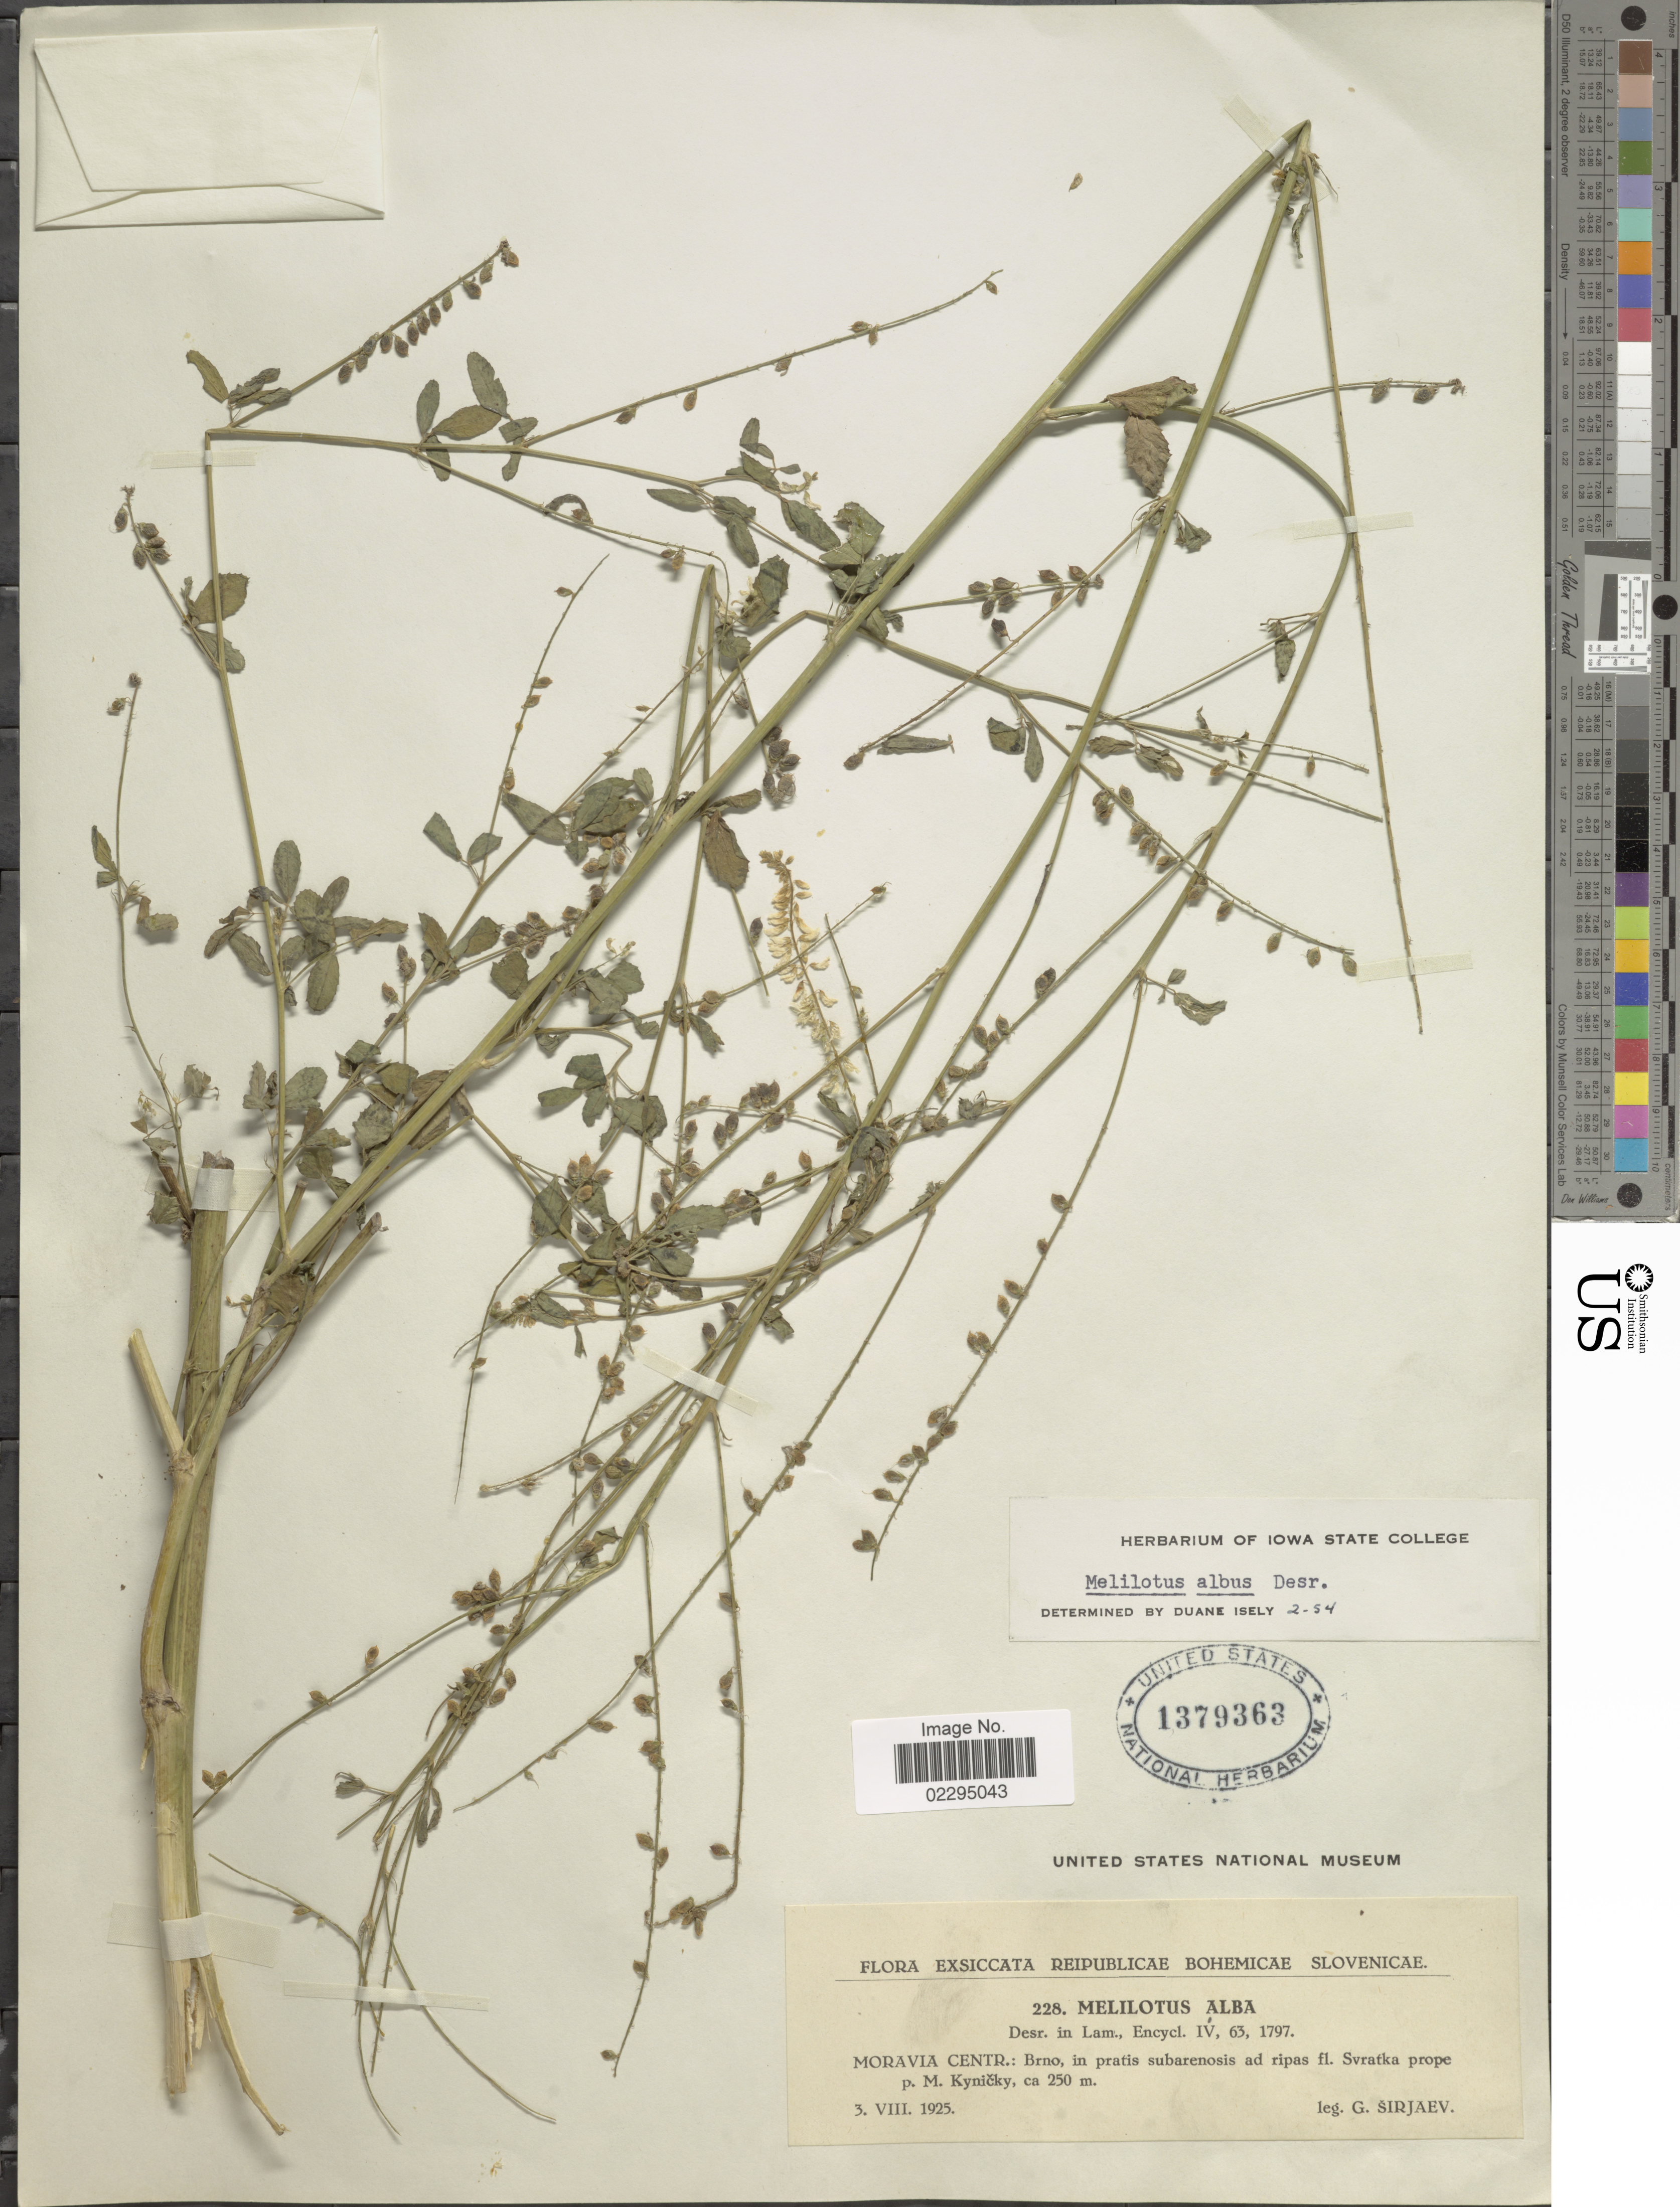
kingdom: Plantae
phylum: Tracheophyta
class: Magnoliopsida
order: Fabales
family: Fabaceae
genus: Melilotus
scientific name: Melilotus albus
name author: Medik.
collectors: G. Širjaev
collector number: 228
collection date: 1925-08-03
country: Czechia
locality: Reipublicae Bohemicae Slovenicae, Moravia centr.: Brno, in pratis subarenosis ad ripas fl. Svratka prope p. M. Kynicky.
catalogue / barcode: US 1379363